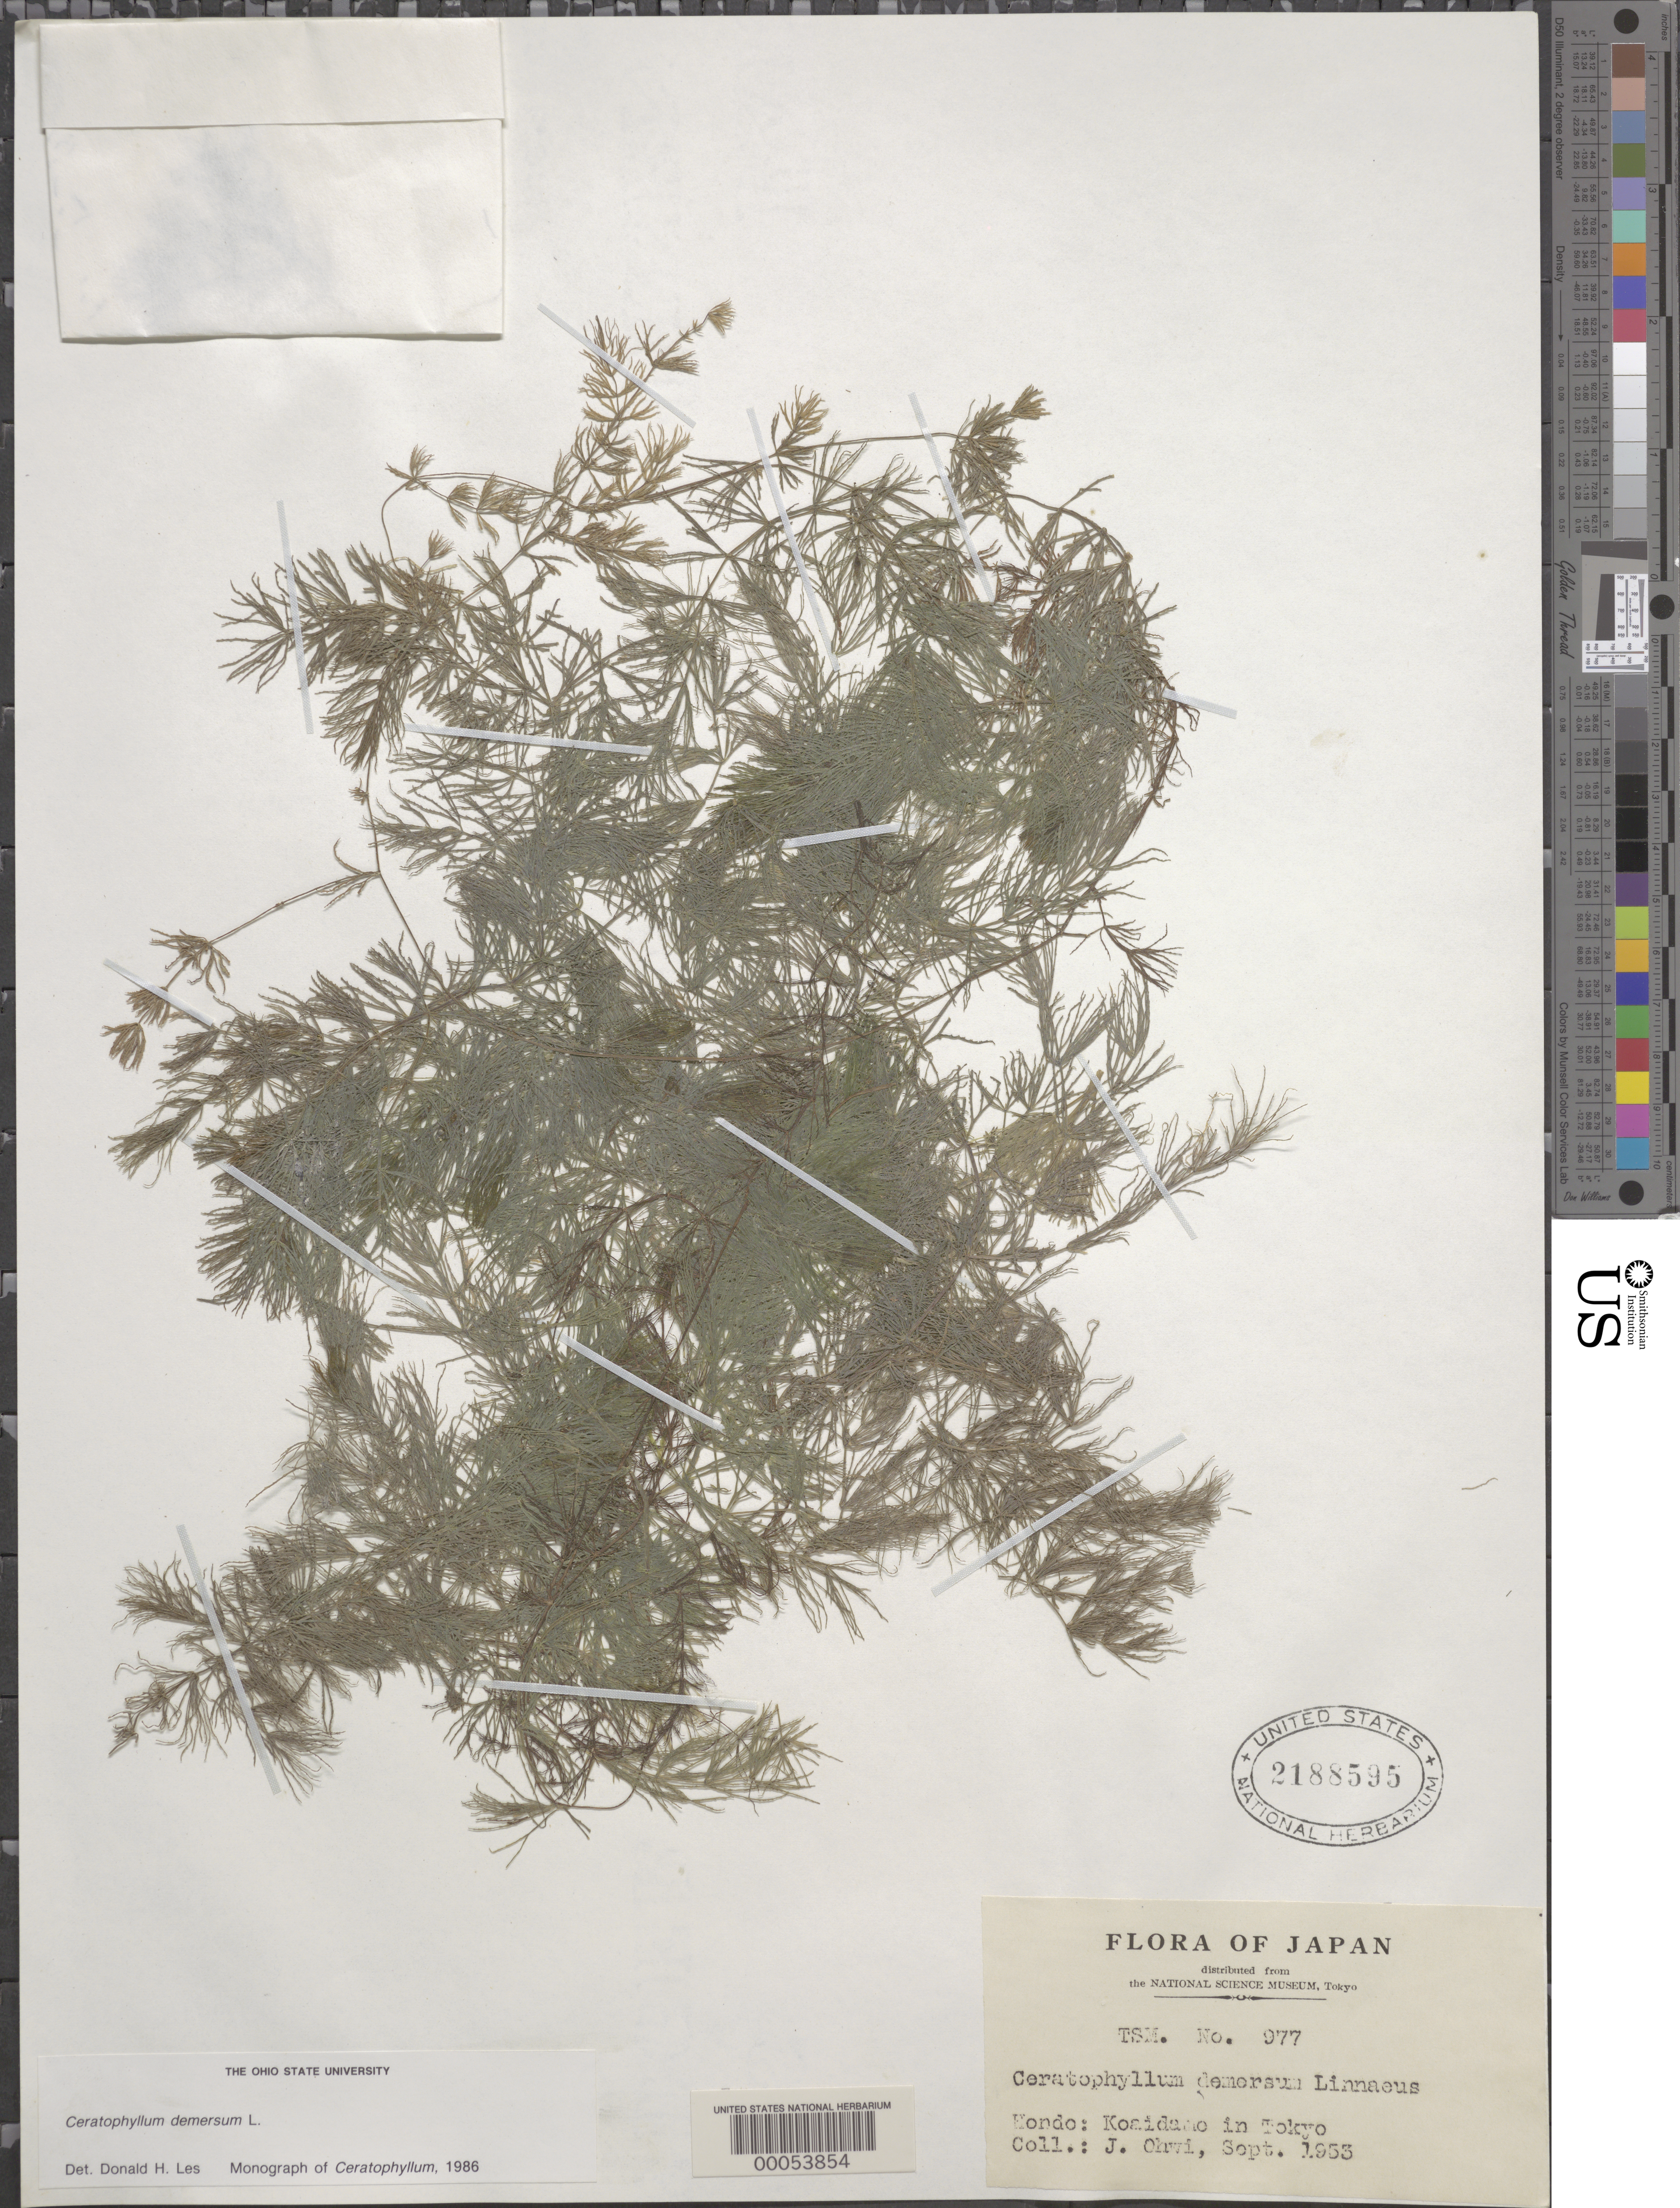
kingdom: Plantae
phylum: Tracheophyta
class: Magnoliopsida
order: Ceratophyllales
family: Ceratophyllaceae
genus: Ceratophyllum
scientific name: Ceratophyllum demersum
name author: L.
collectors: J. Ohwi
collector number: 977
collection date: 1953-09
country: Japan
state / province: Tokyo, Federal City of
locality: Hondo: Koaidamo in Tokyo.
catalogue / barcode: US 2188595